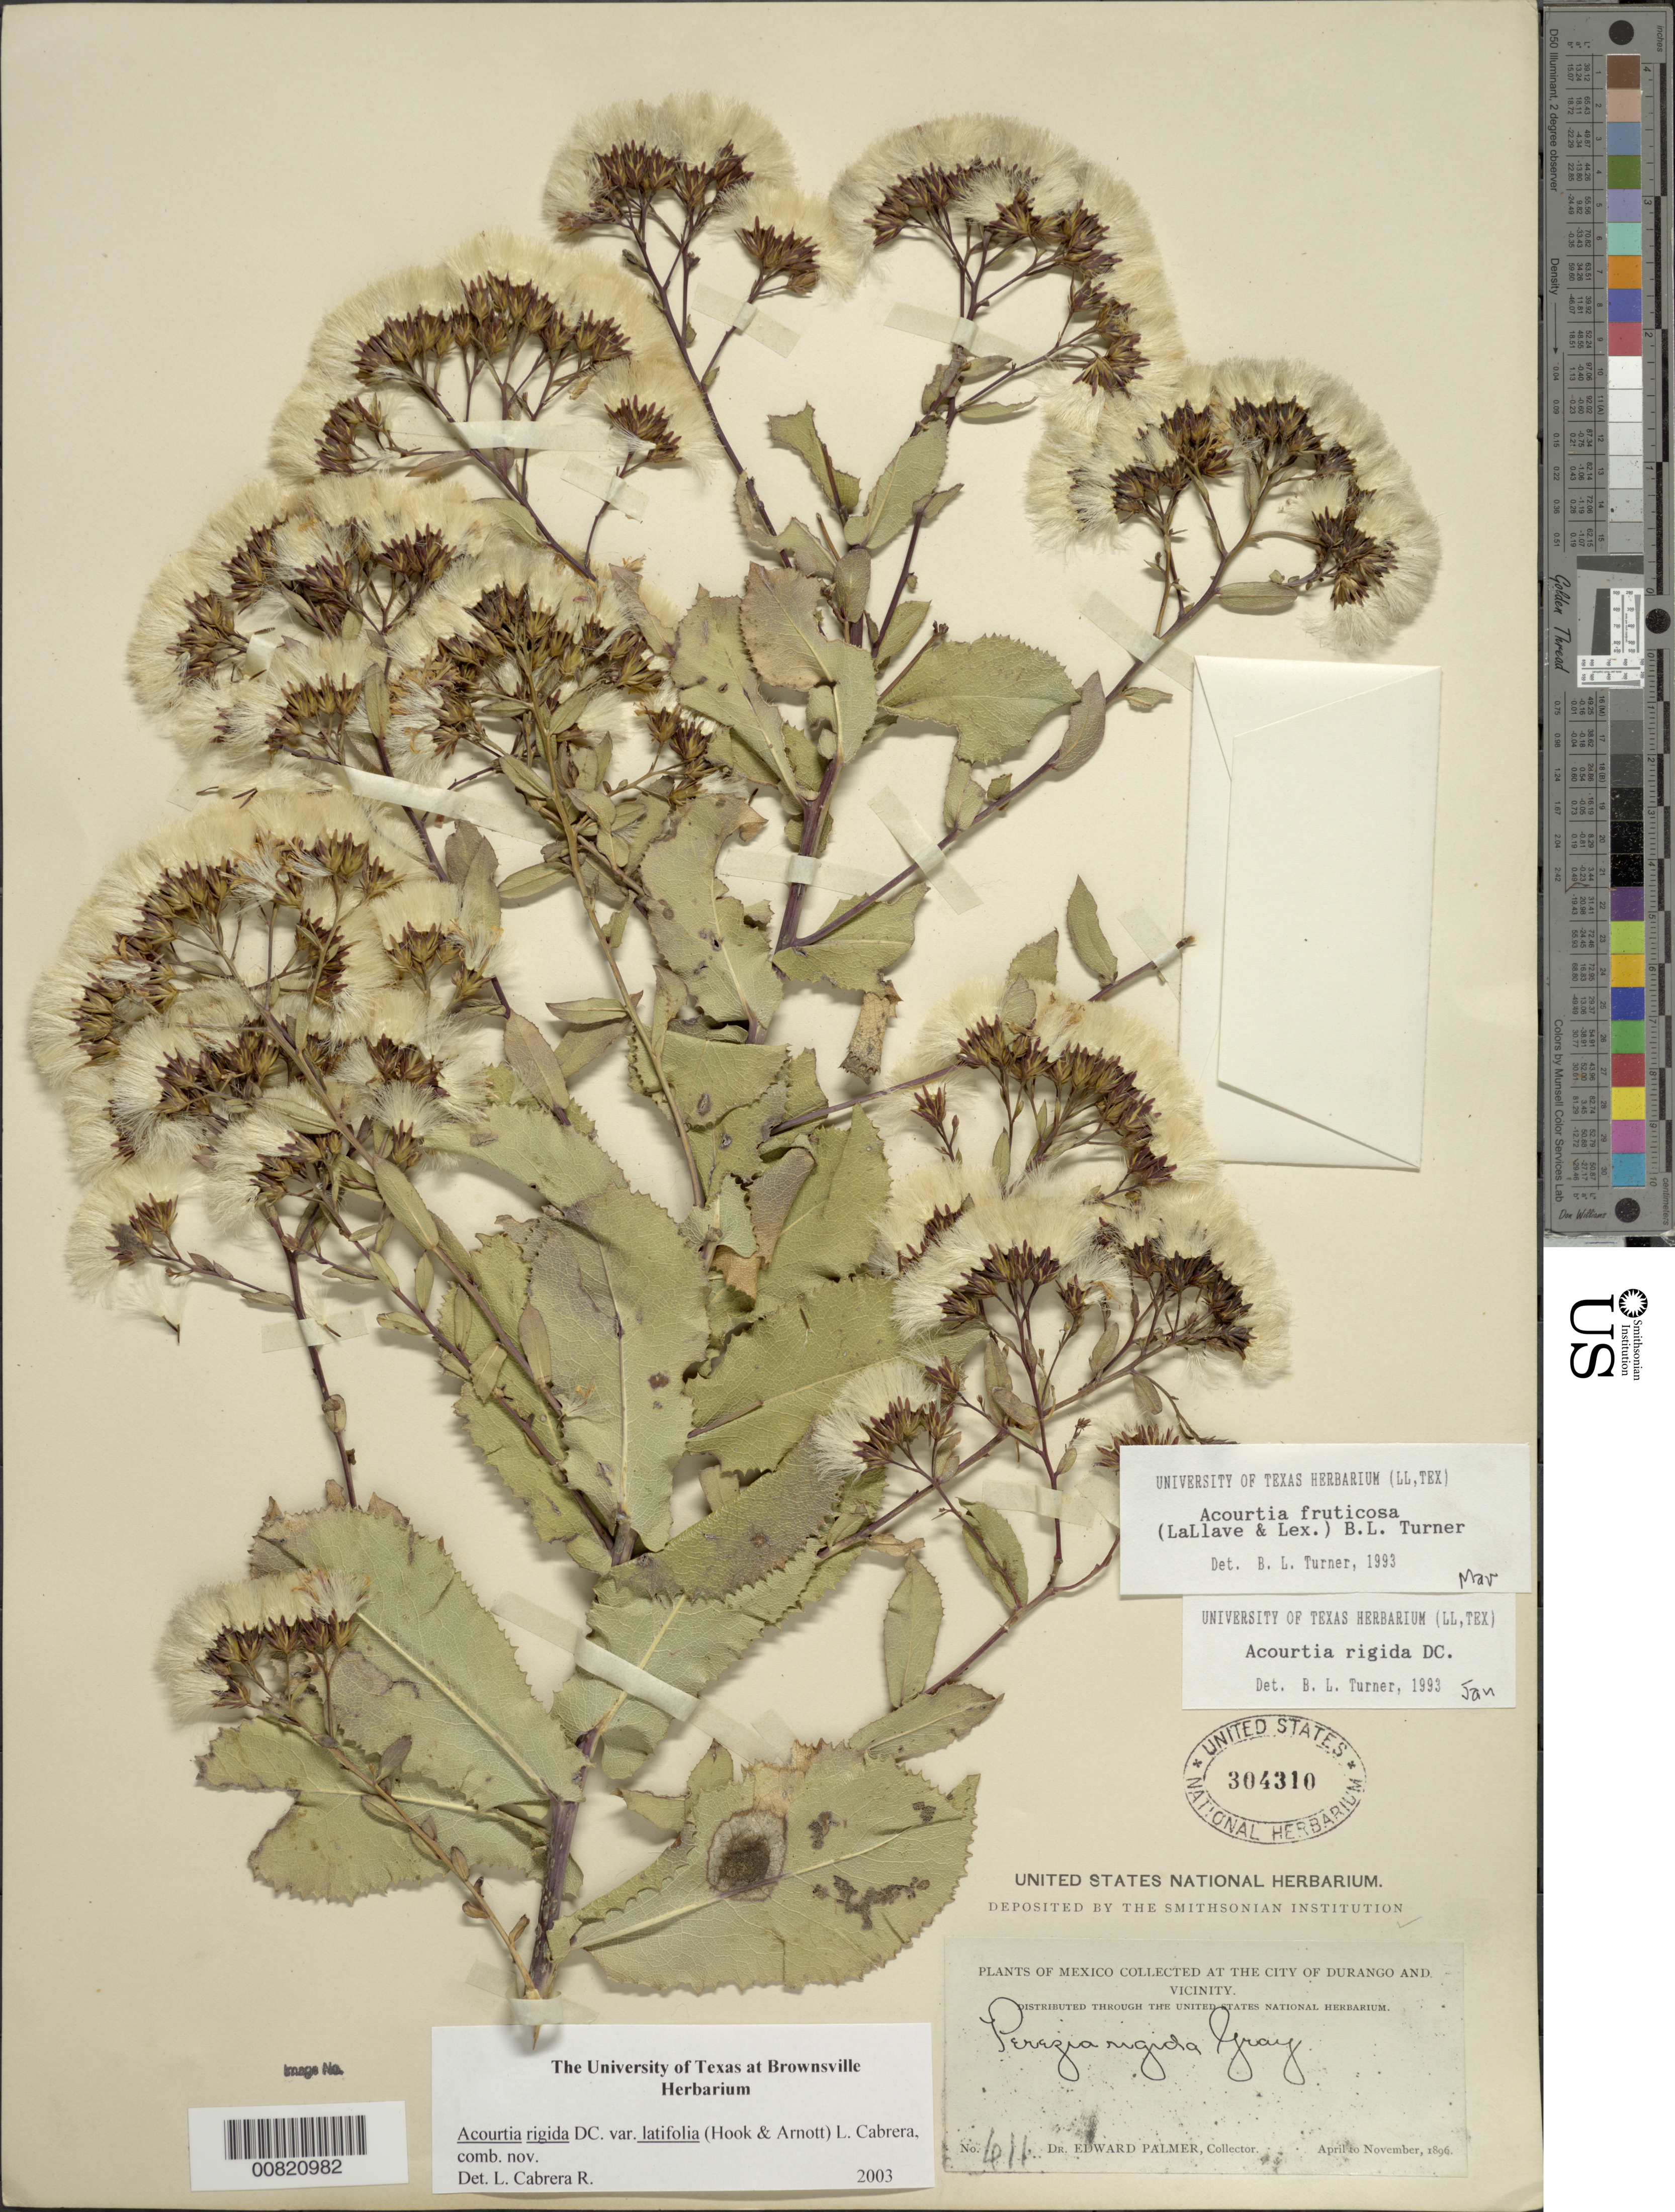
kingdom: Plantae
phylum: Tracheophyta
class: Magnoliopsida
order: Asterales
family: Asteraceae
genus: Acourtia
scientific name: Acourtia rigida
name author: DC.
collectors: E. Palmer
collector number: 411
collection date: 1896-04/1896-11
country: Mexico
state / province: Durango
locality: City of Durango and vicinity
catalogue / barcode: US 304310